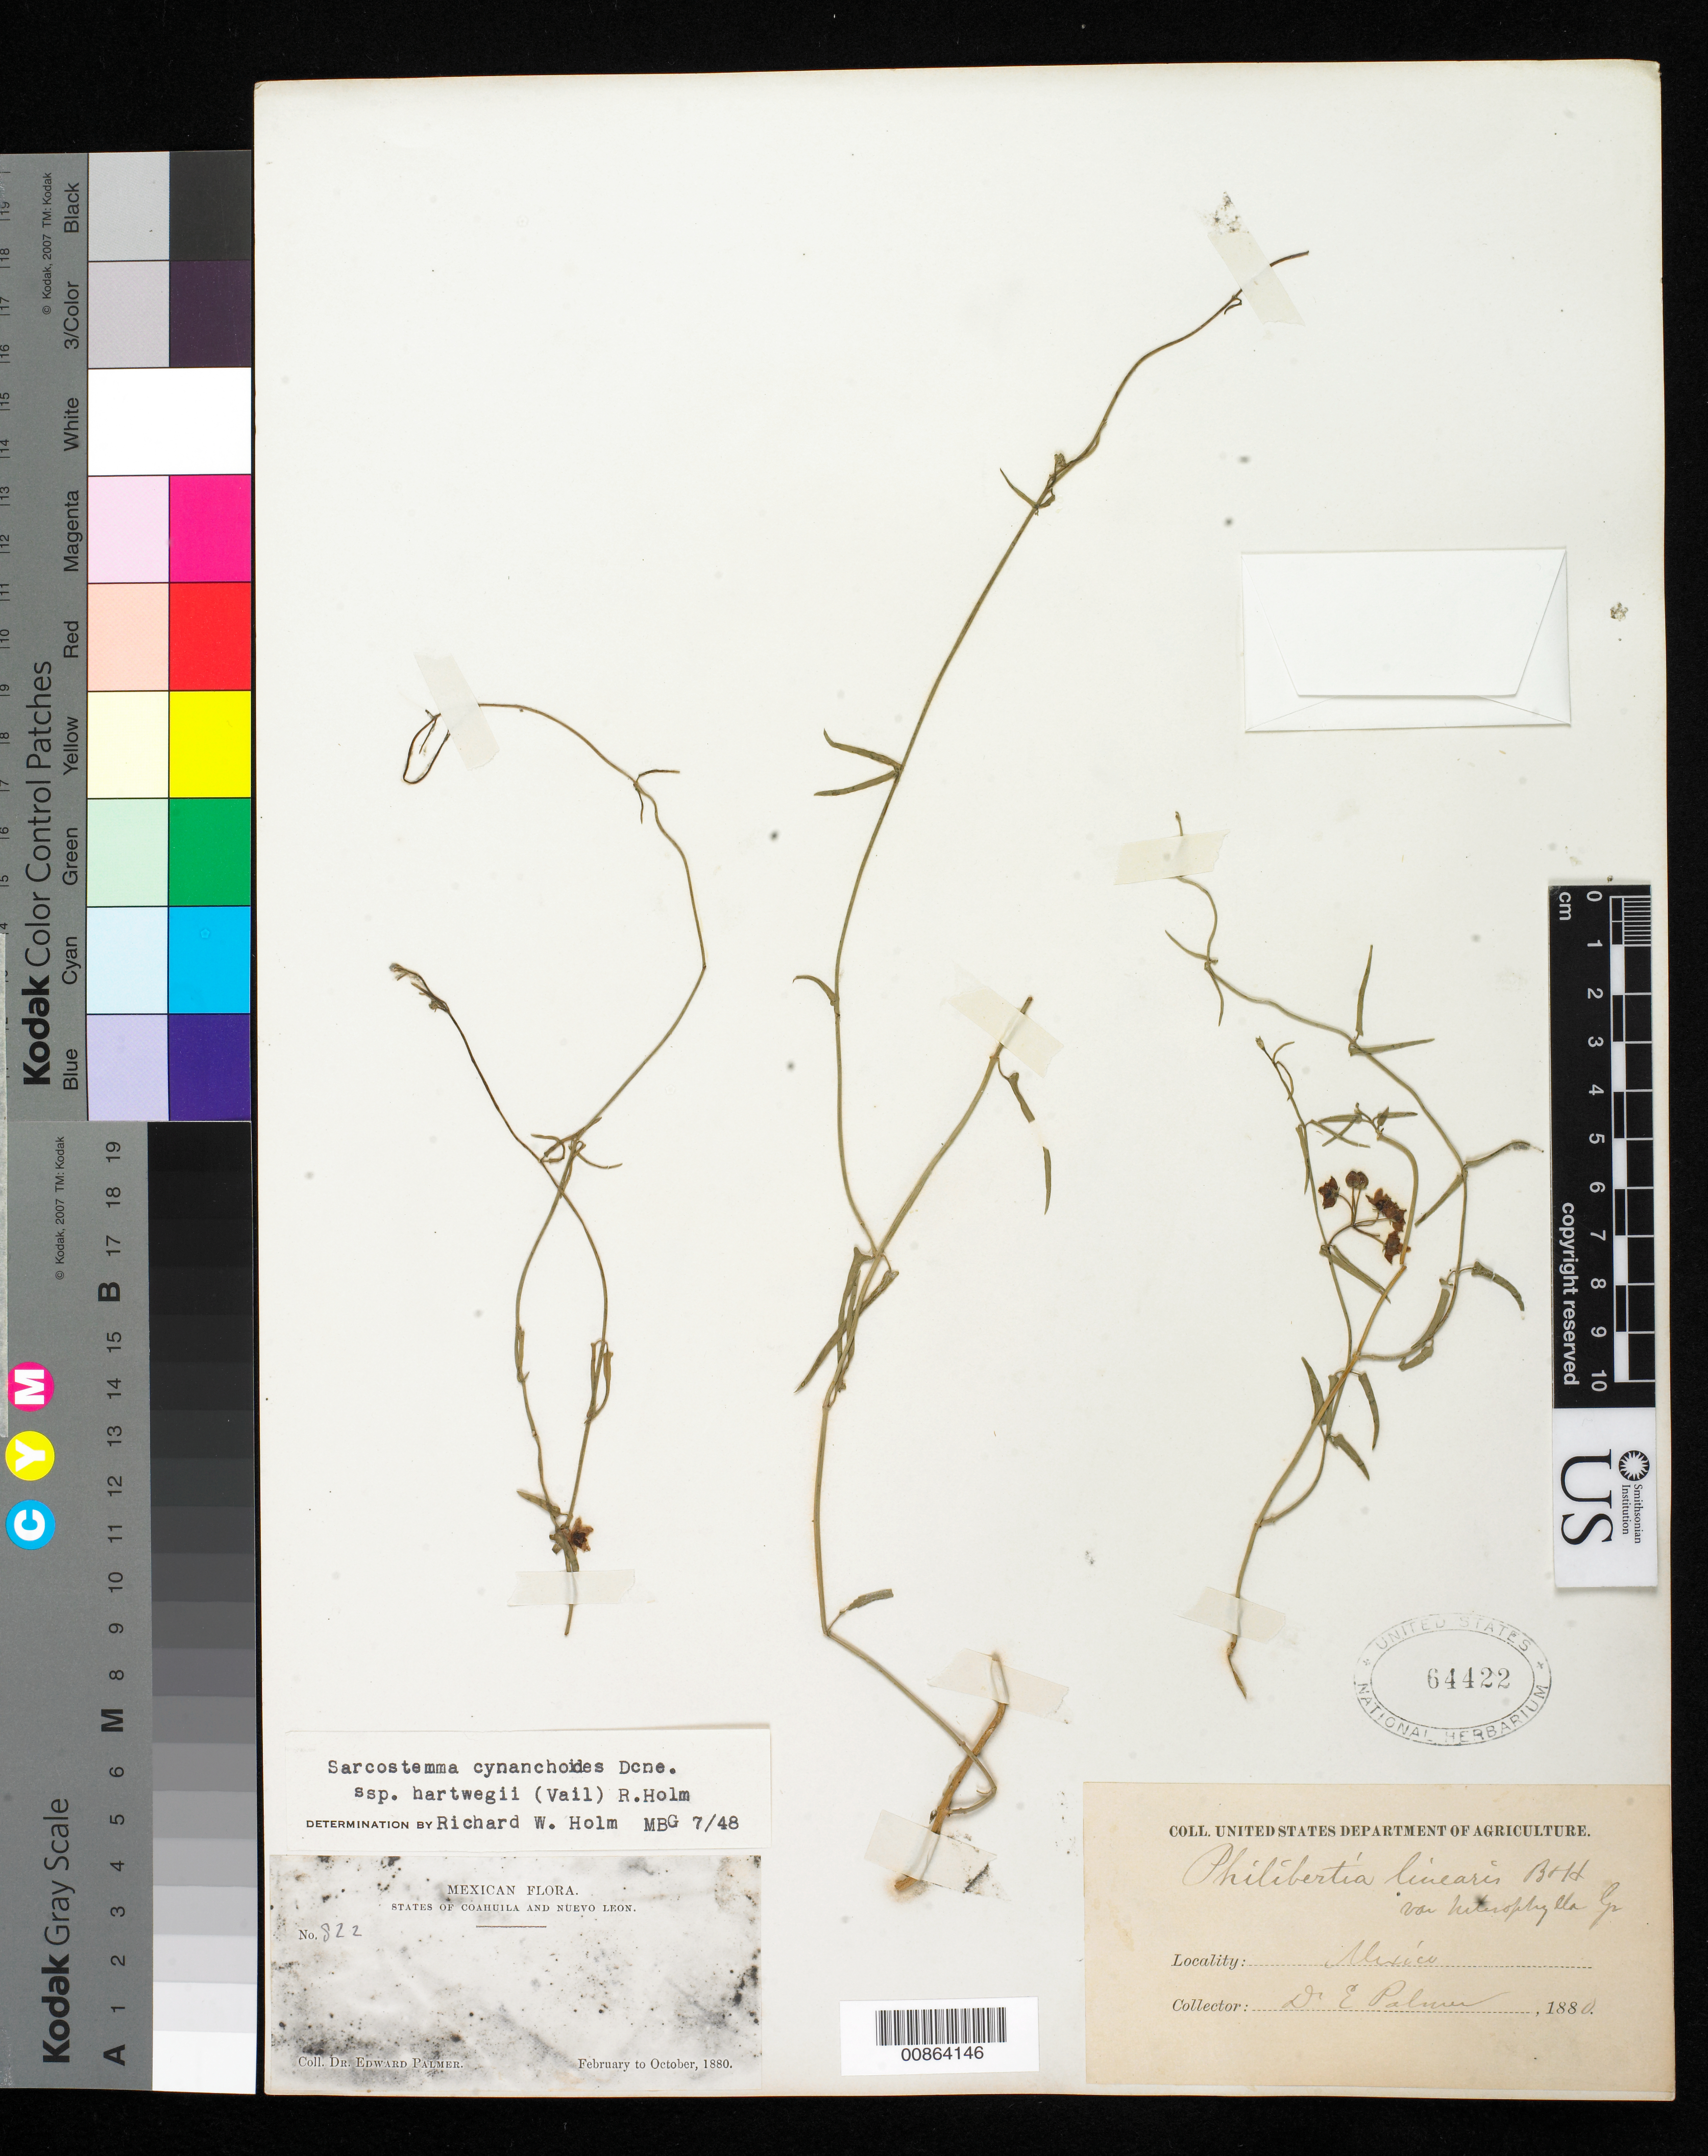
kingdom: Plantae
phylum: Tracheophyta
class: Magnoliopsida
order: Gentianales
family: Apocynaceae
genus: Sarcostemma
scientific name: Sarcostemma cynanchoides subsp. hartwegii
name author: (Vail) R.W. Holm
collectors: E. Palmer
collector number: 822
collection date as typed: Feb 1880 to -- Oct 1880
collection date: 1880-02/1880-10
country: Mexico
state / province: Coahuila / Nuevo León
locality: States of Coahuila and Nuevo León.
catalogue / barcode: US 64422